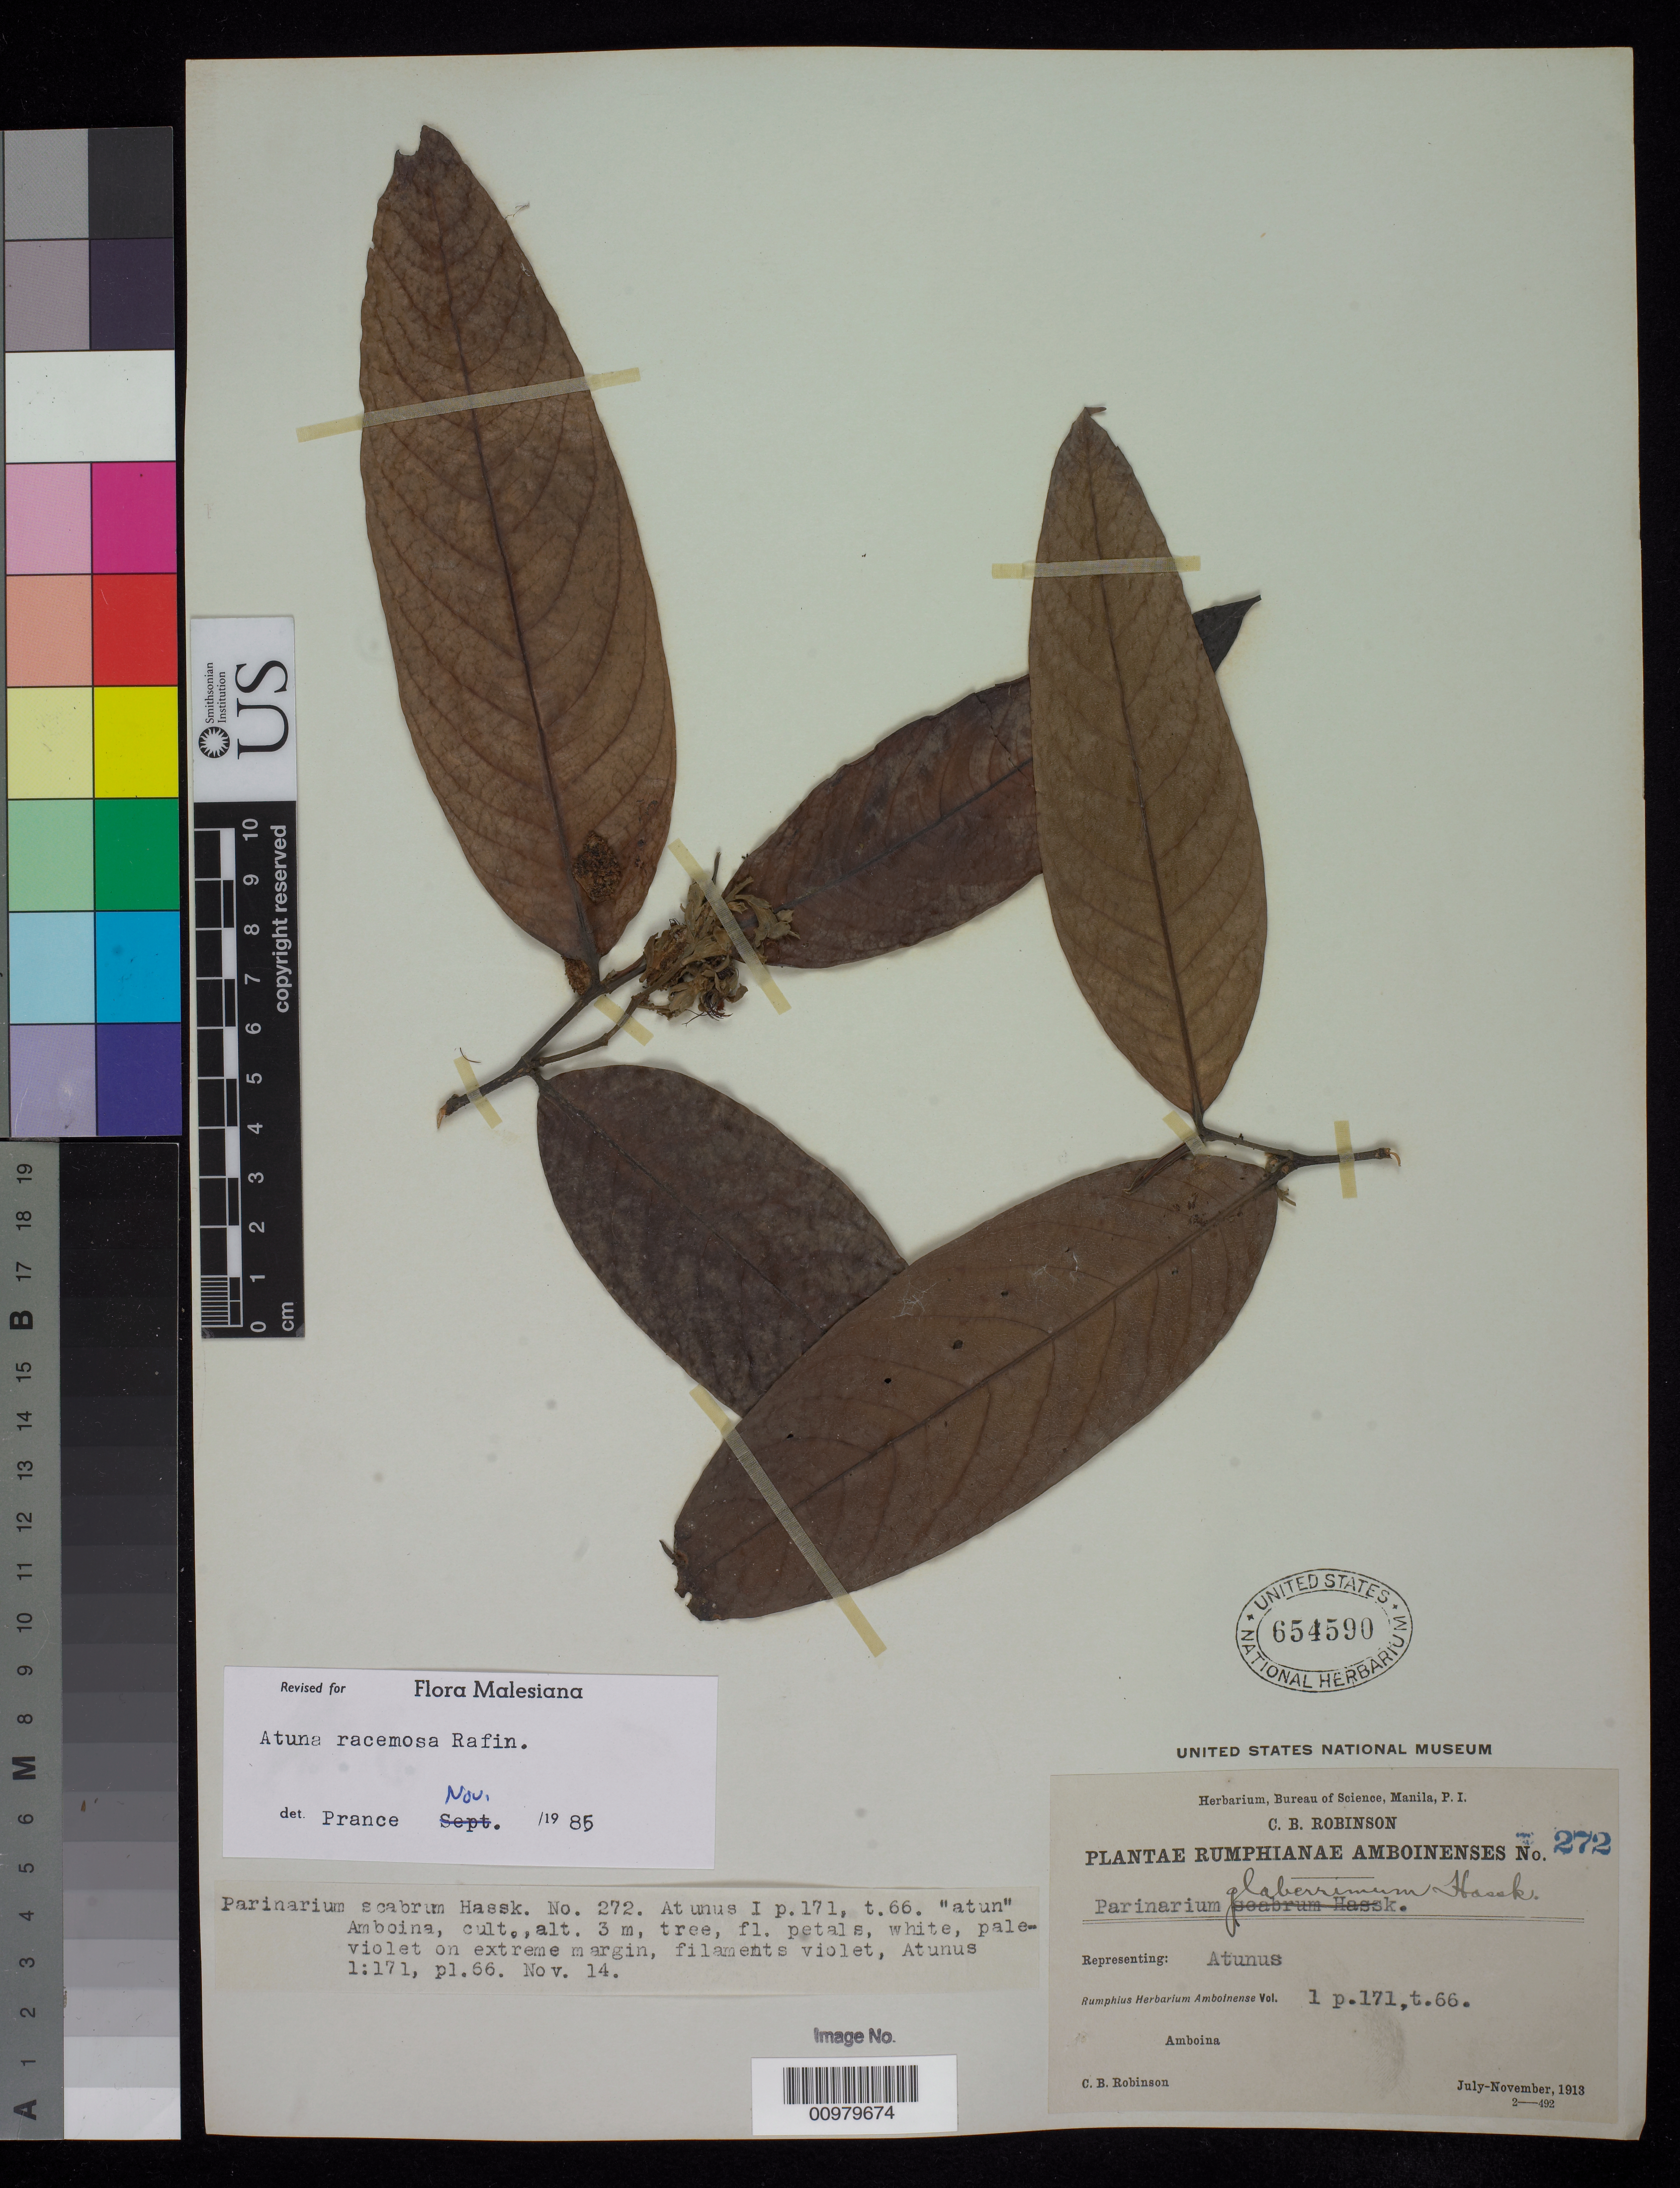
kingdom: Plantae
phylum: Tracheophyta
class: Magnoliopsida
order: Malpighiales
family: Chrysobalanaceae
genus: Atuna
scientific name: Atuna racemosa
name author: Raf.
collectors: C. Robinson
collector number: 272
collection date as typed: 07 Nov 1913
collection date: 1913-11-07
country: Indonesia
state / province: Maluku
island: Ambon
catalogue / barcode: US 654590